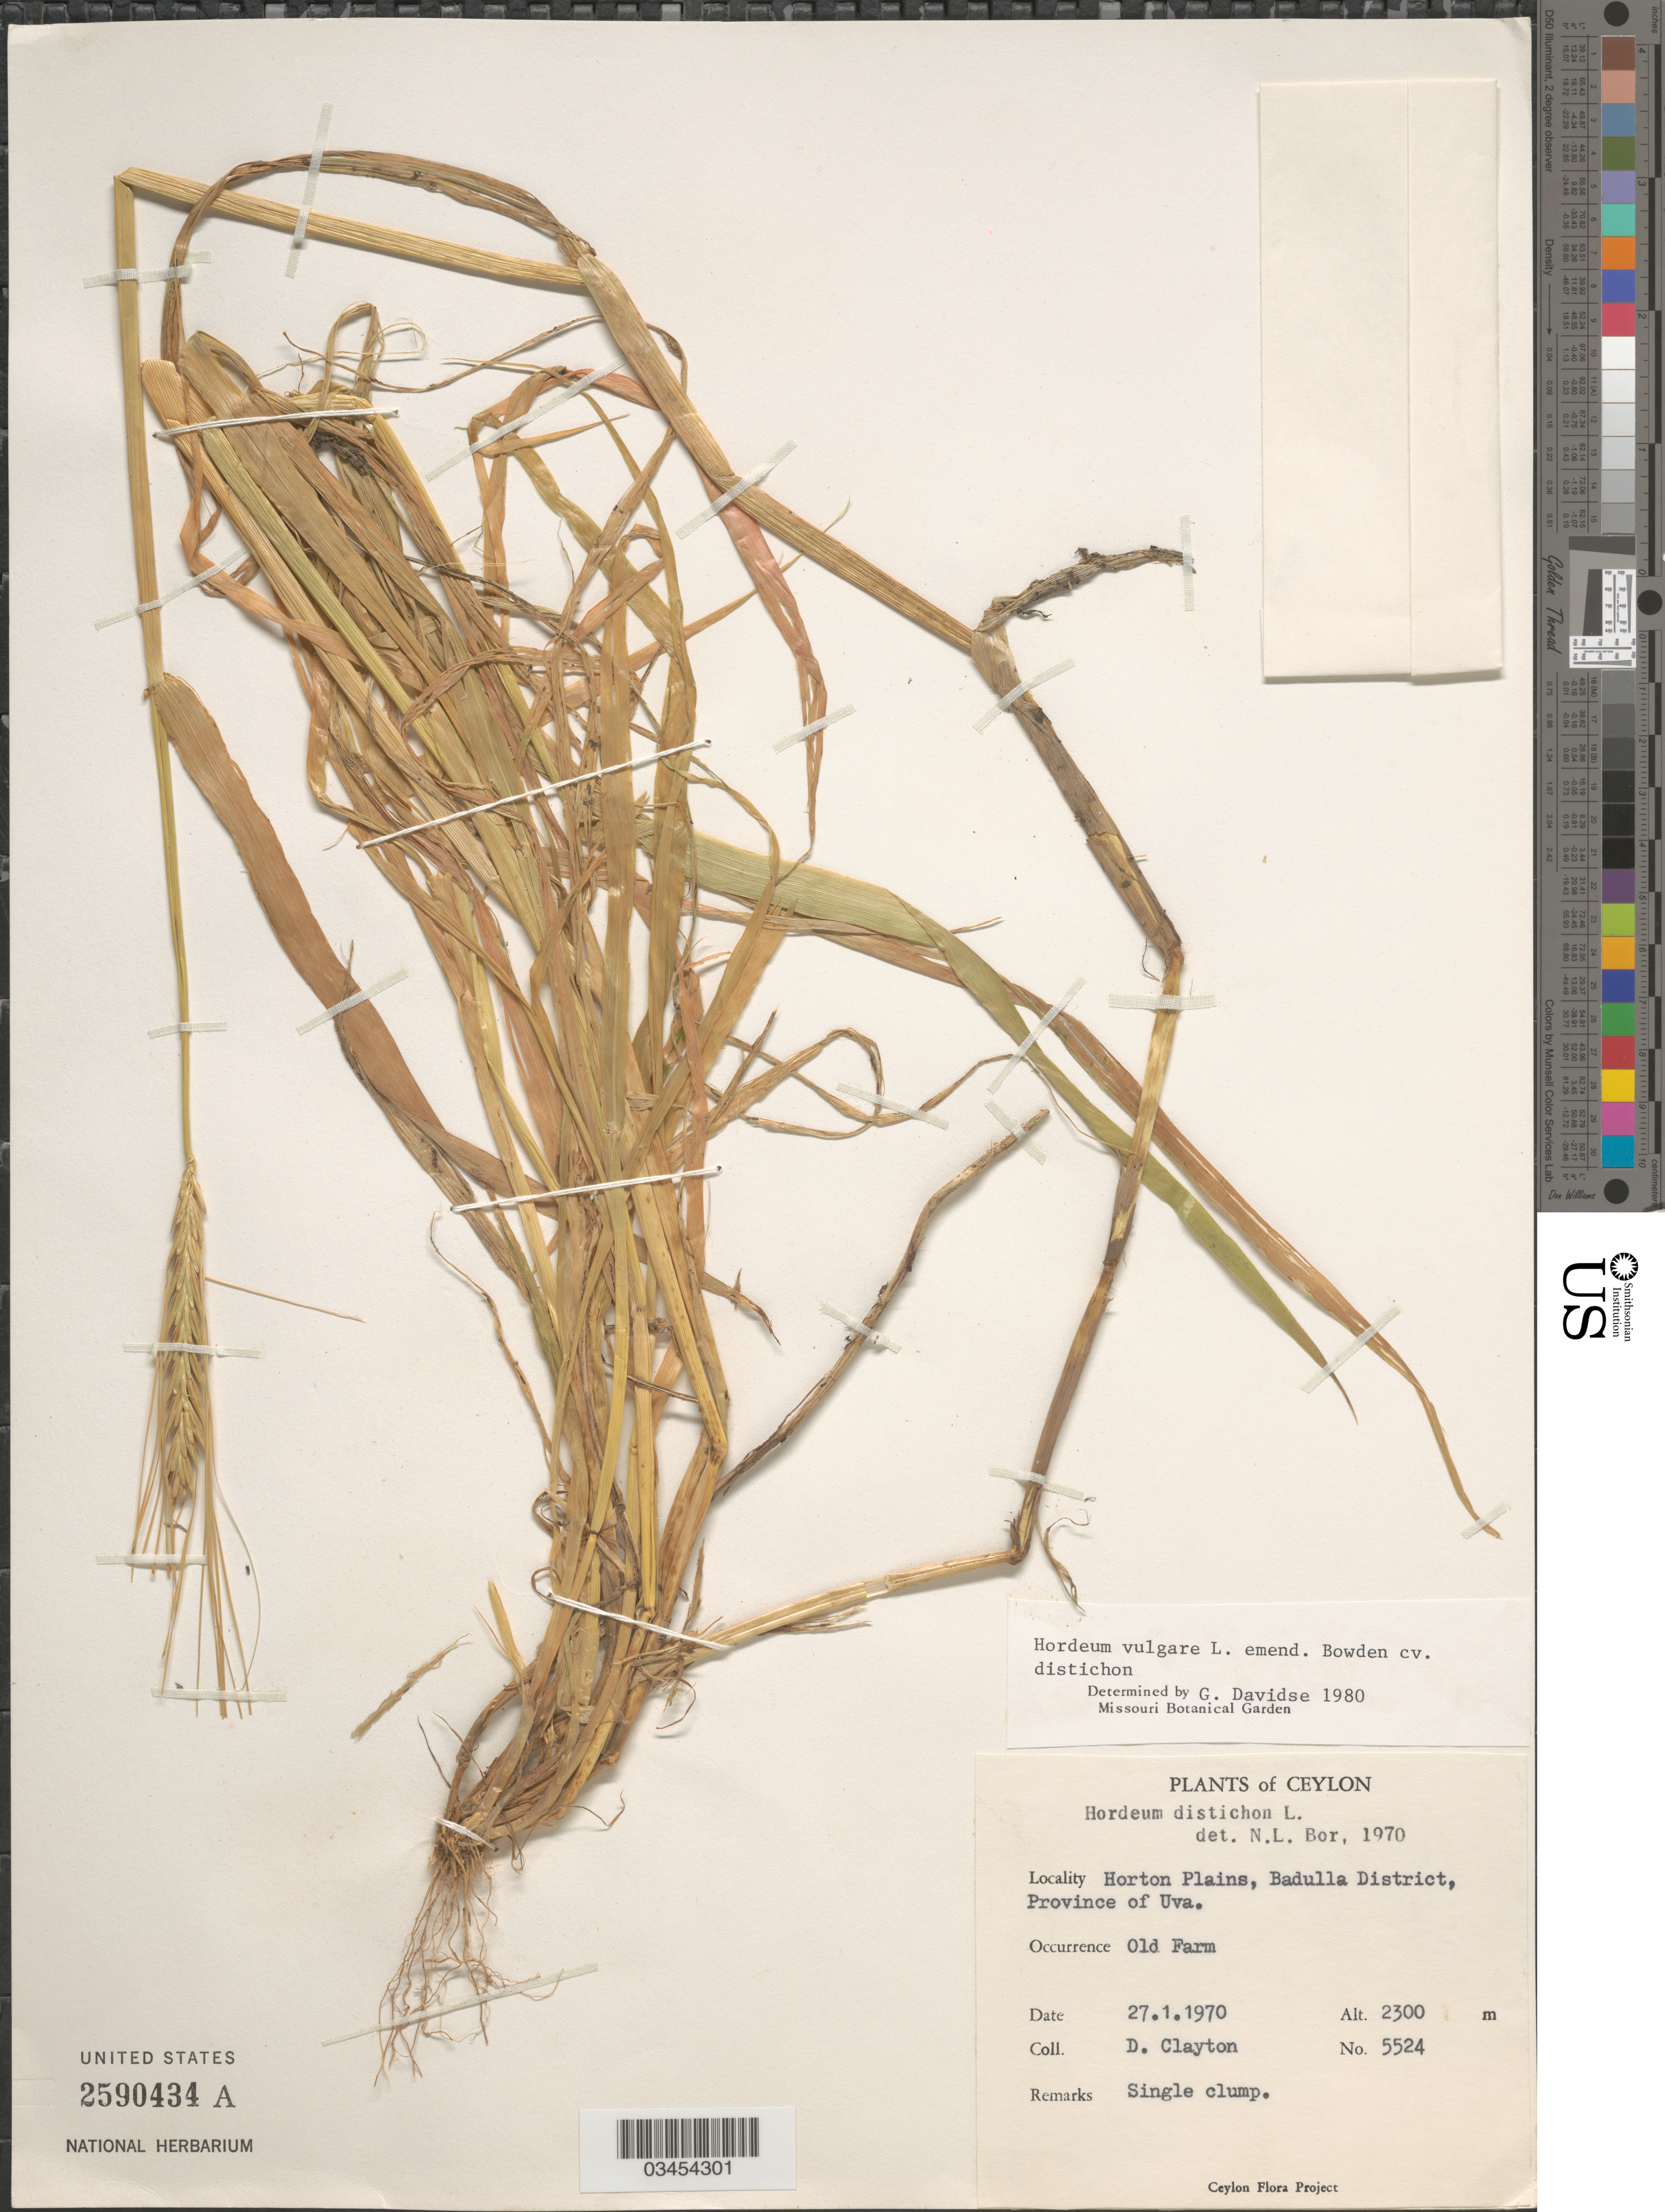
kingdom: Plantae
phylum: Tracheophyta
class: Liliopsida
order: Poales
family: Poaceae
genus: Hordeum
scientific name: Hordeum vulgare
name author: L.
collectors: D. Clayton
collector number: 5524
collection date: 1970-01-27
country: Sri Lanka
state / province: Uva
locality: Ceylon. Horton Plains, Badulla District. Old Farm.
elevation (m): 2300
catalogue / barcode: US 2590434A